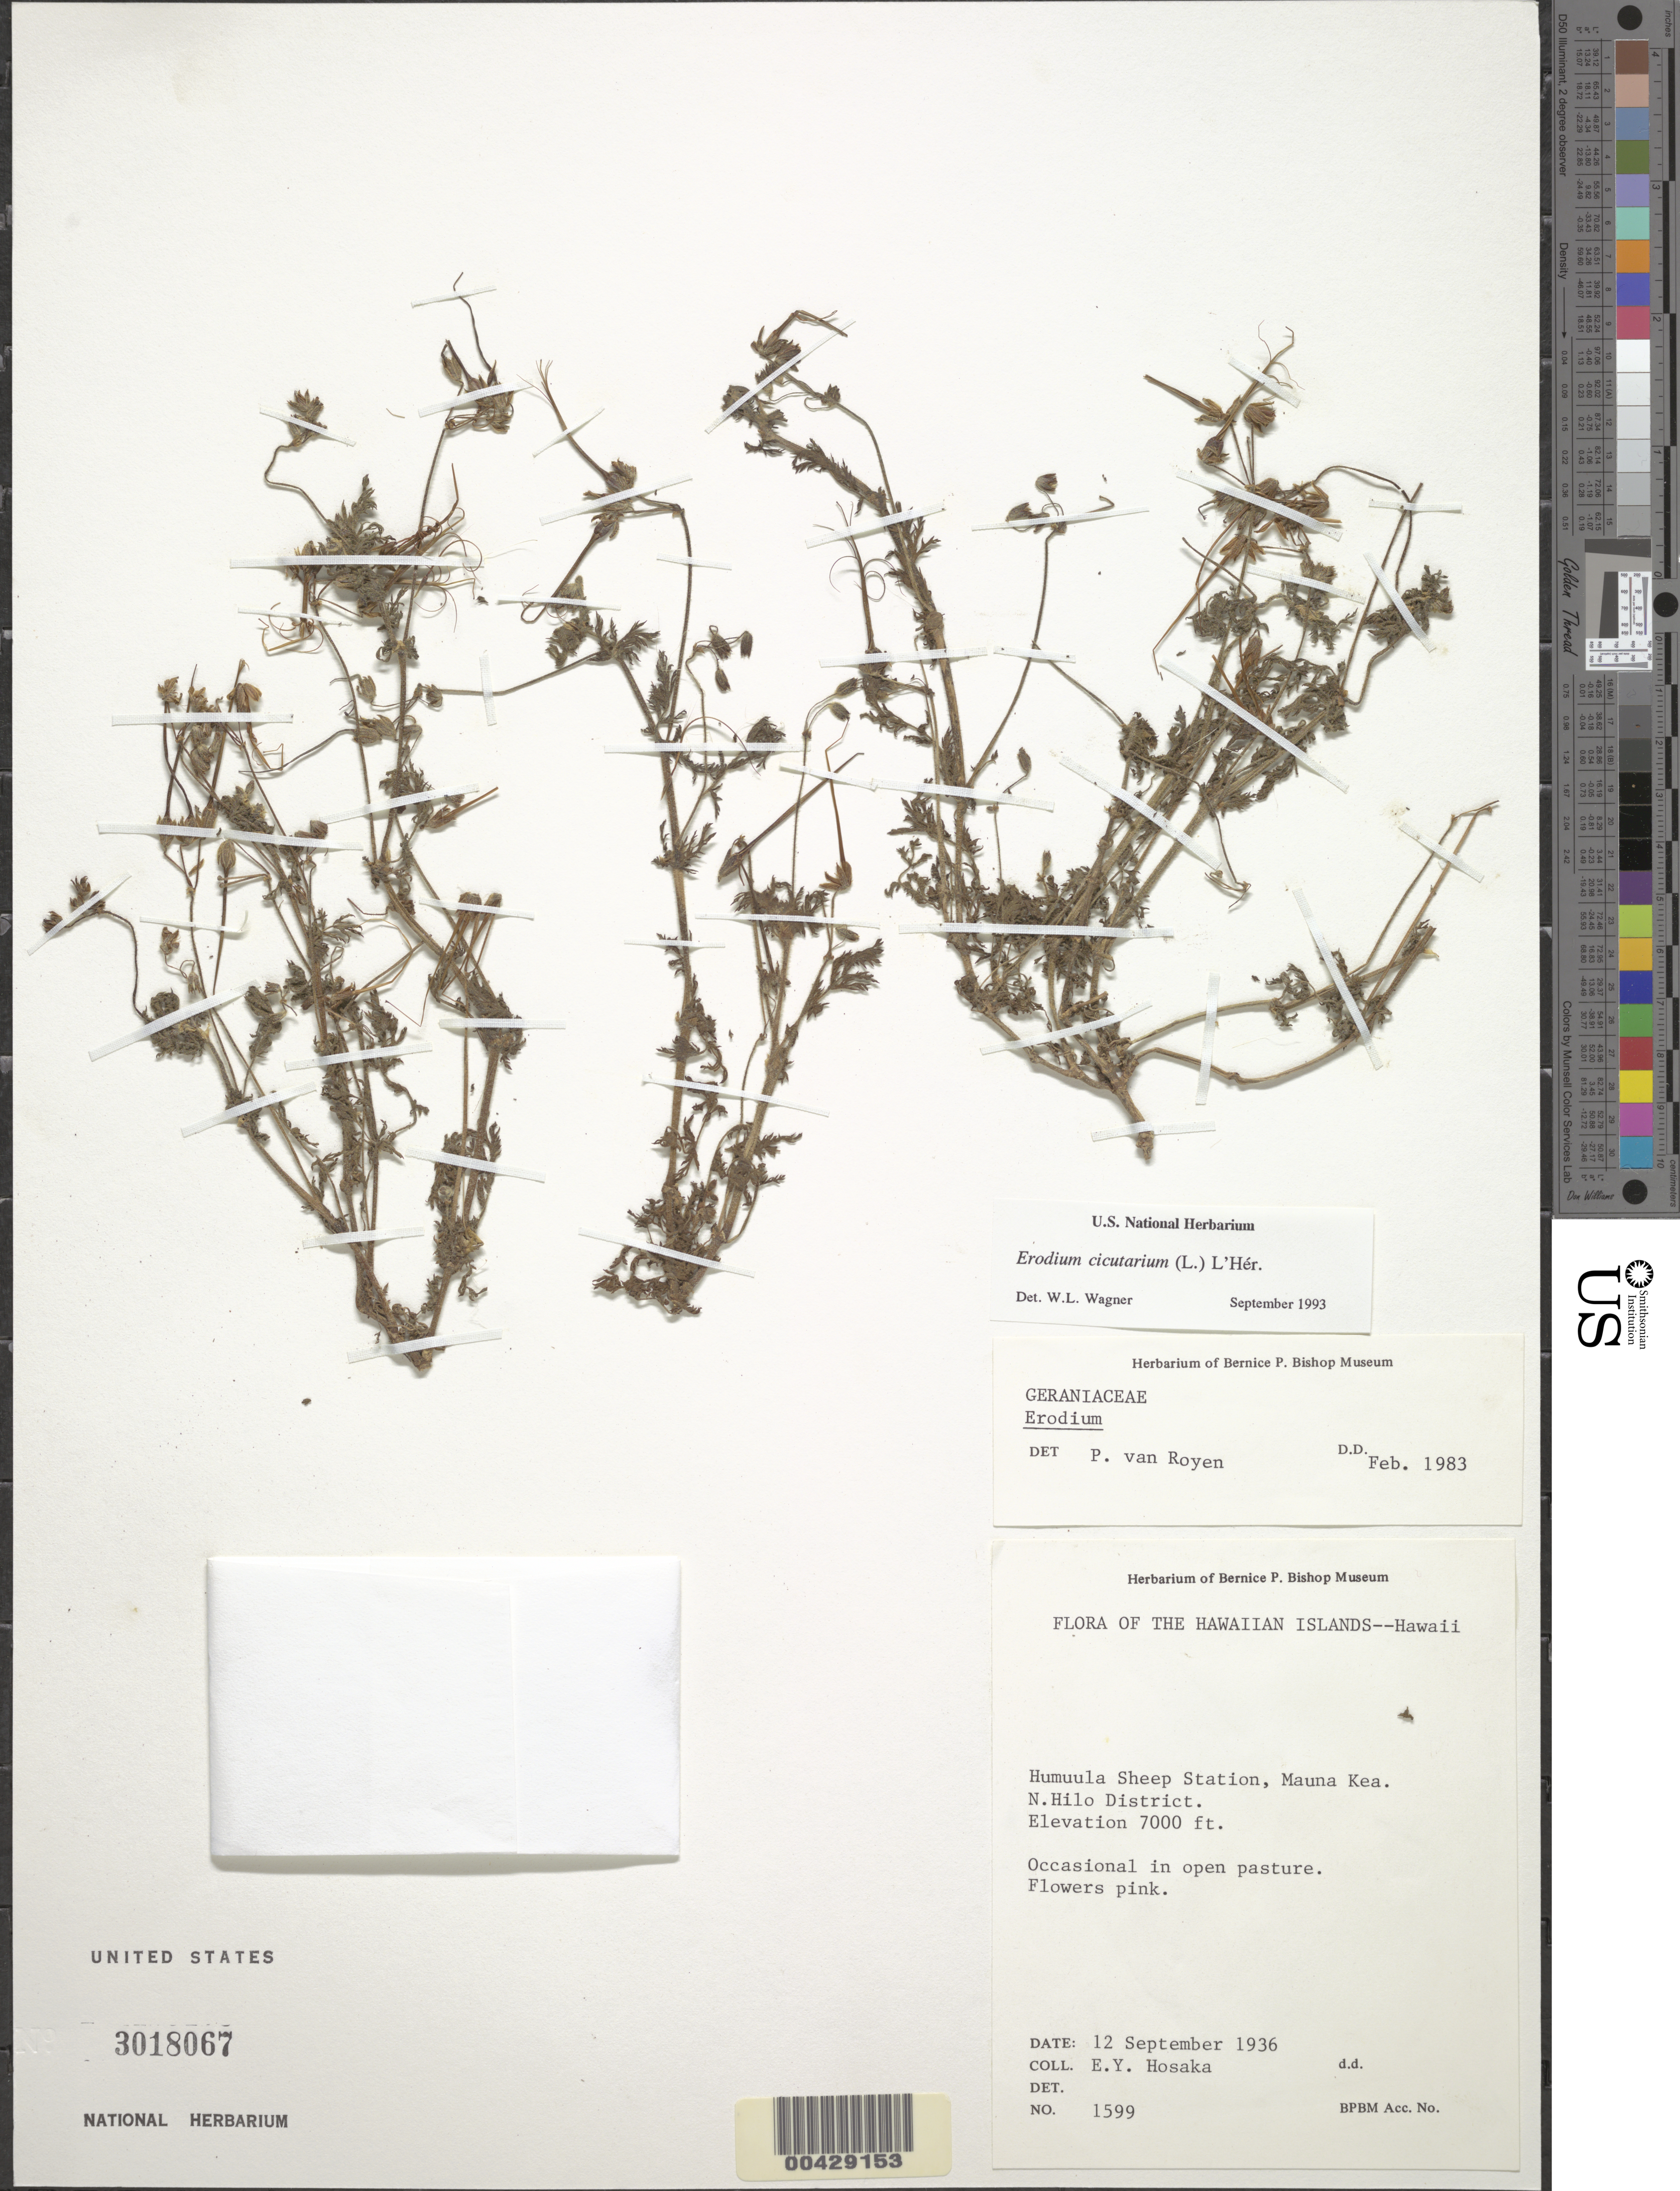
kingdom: Plantae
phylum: Tracheophyta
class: Magnoliopsida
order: Geraniales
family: Geraniaceae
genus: Erodium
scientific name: Erodium cicutarium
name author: (L.) L'Hér.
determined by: Wagner, W. L., (BOT), Smithsonian Institution - National Museum of Natural History (UNITED STATES)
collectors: E. Y. Hosaka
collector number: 1599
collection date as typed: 12 Sep 1936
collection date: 1936-09-12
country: United States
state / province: Hawaii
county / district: Hawaii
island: Hawaii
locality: Humuula Sheep Station, Mauna Kea, N Hilo District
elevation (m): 2134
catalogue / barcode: US 3018067